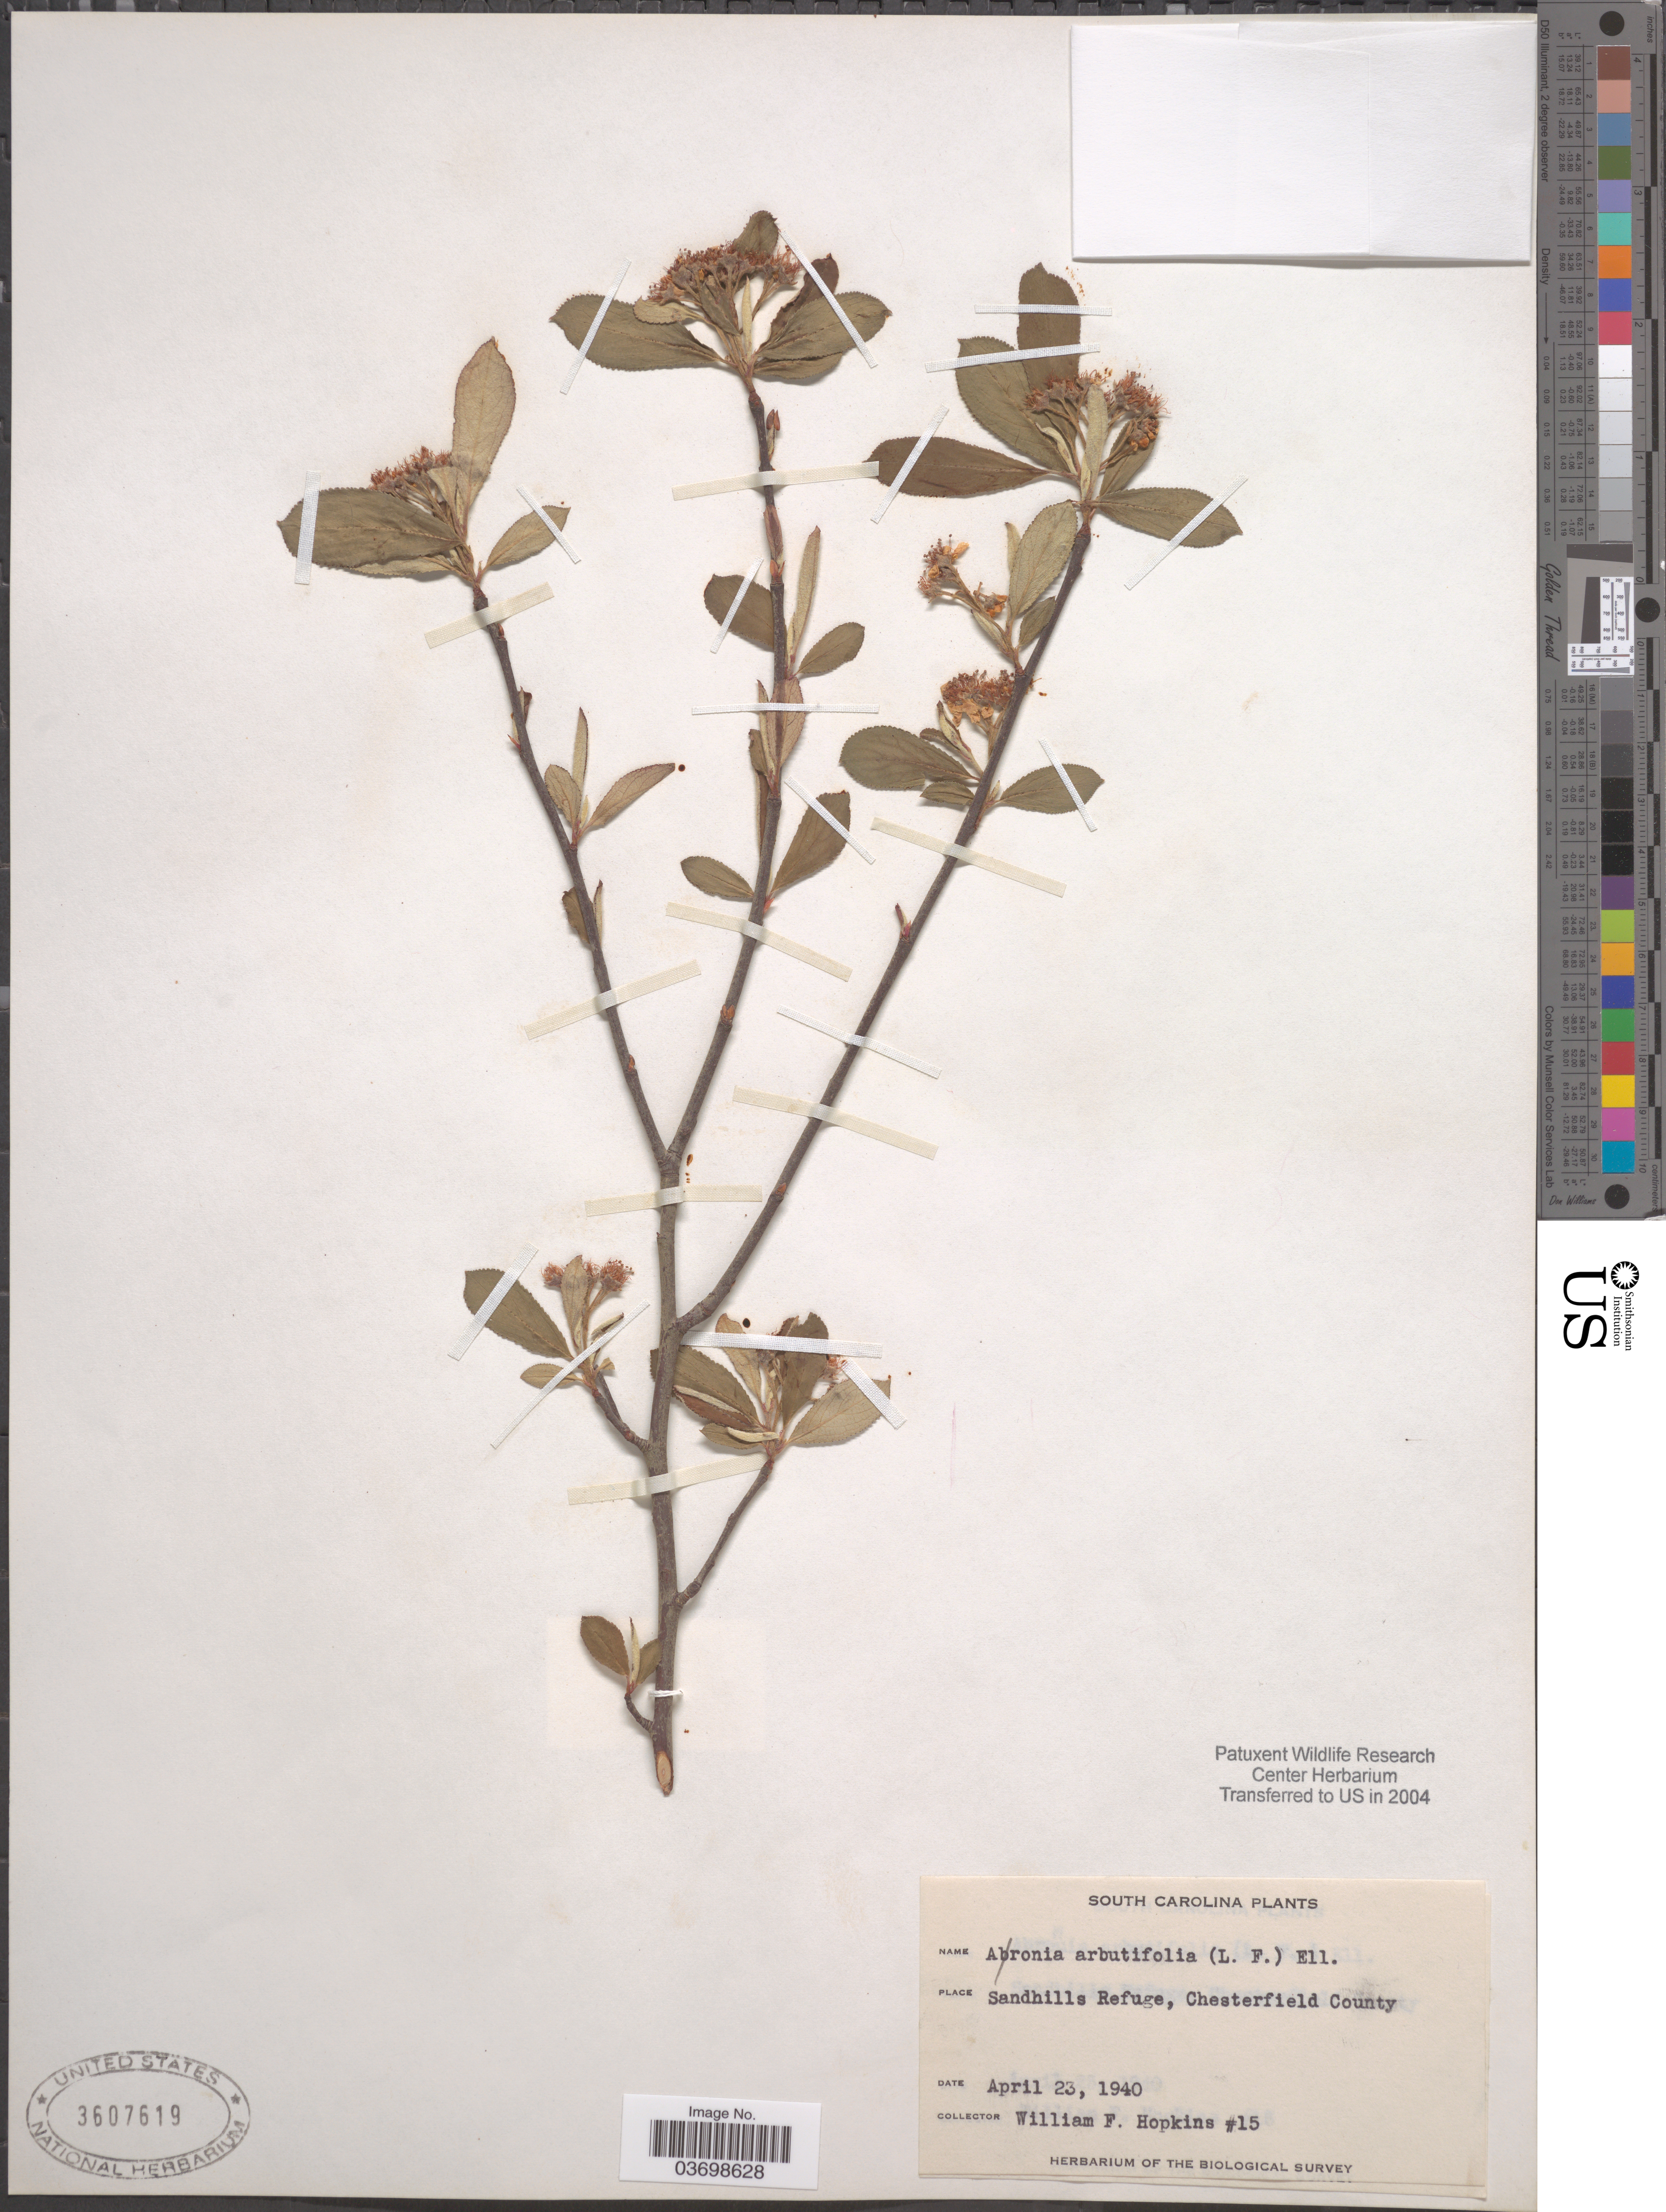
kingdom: Plantae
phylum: Tracheophyta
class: Magnoliopsida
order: Rosales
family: Rosaceae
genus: Aronia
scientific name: Aronia arbutifolia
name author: (L.) Pers.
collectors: W. Hopkins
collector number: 15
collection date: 1940-04-23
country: United States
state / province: South Carolina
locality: Sandhills Refuge, Chesterfield County.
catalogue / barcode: US 3607619